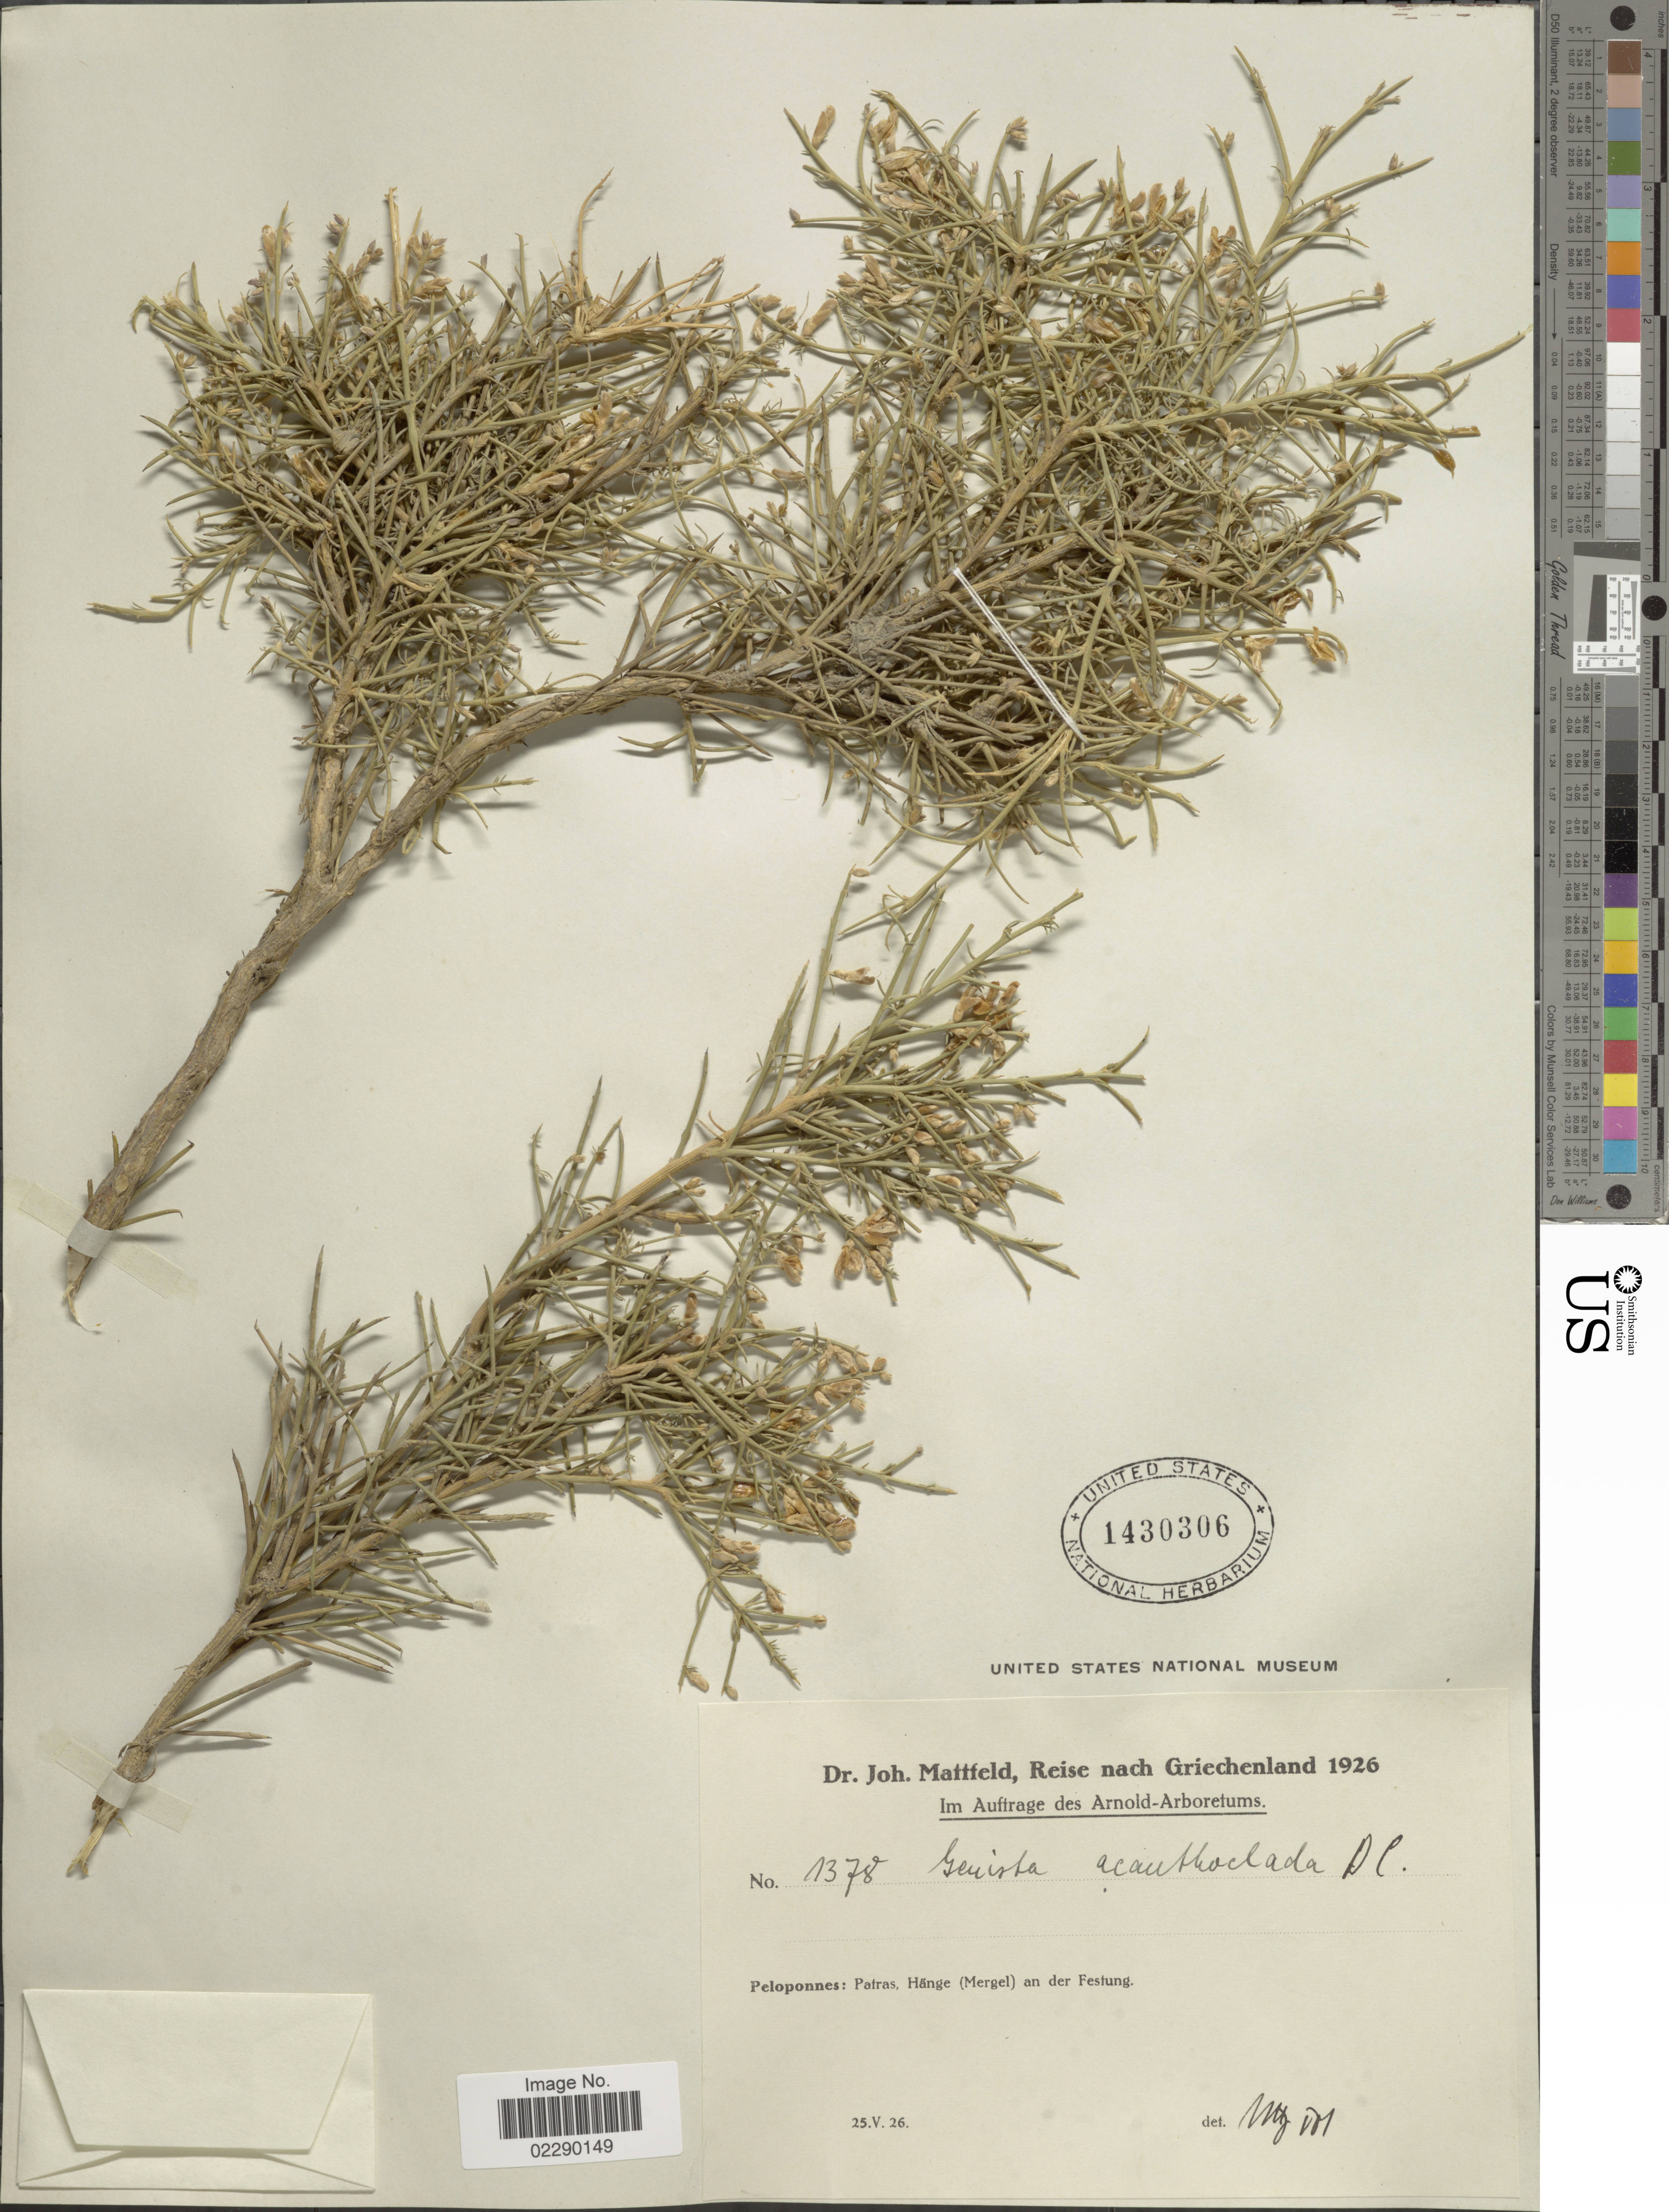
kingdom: Plantae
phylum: Tracheophyta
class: Magnoliopsida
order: Fabales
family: Fabaceae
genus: Genista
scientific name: Genista acanthoclada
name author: DC.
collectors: J. Mattfeld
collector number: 1378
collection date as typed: Transcribed d/m/y: 25/5/26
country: Greece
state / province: Peloponnese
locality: Peloponnes: Patras, Hänge (Mergel) an der Festung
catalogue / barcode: US 1430306